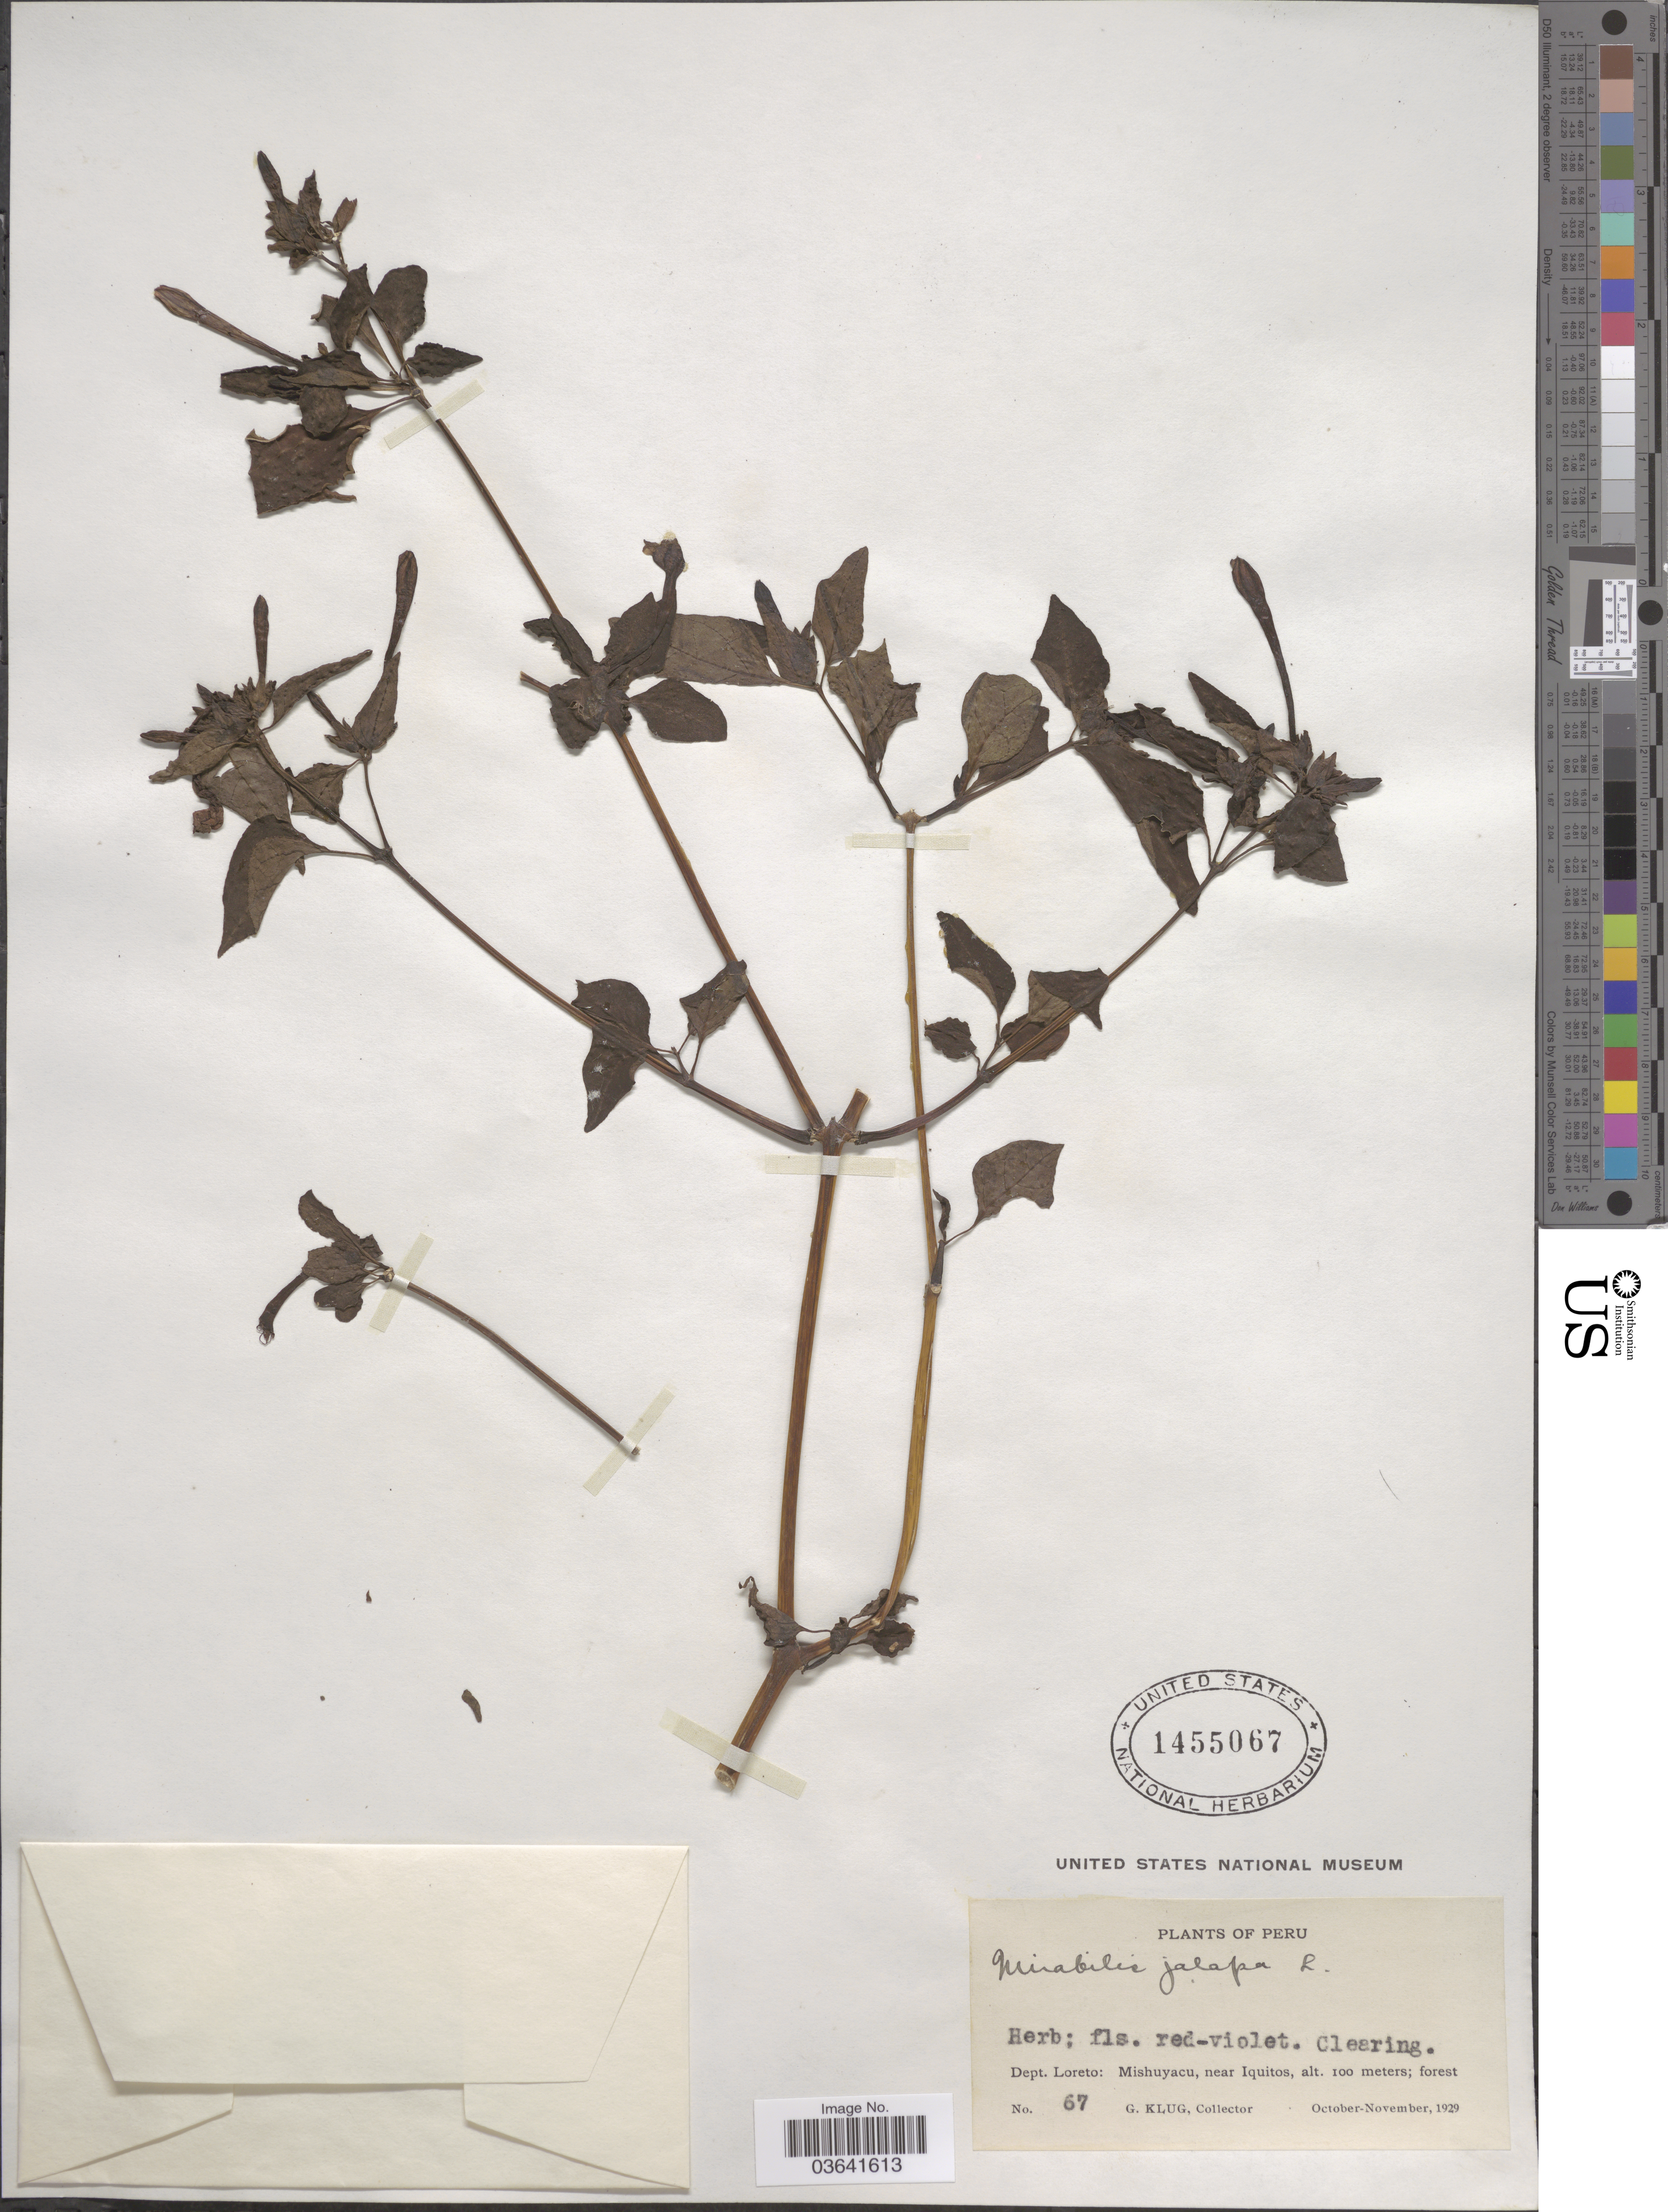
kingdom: Plantae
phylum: Tracheophyta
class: Magnoliopsida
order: Caryophyllales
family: Nyctaginaceae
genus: Mirabilis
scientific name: Mirabilis jalapa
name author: L.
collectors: G. Klug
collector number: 67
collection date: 1929-10/1929-11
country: Peru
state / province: Loreto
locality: Dept. Loreto: Mishuyacu, near Iquitos.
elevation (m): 100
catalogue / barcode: US 1455067